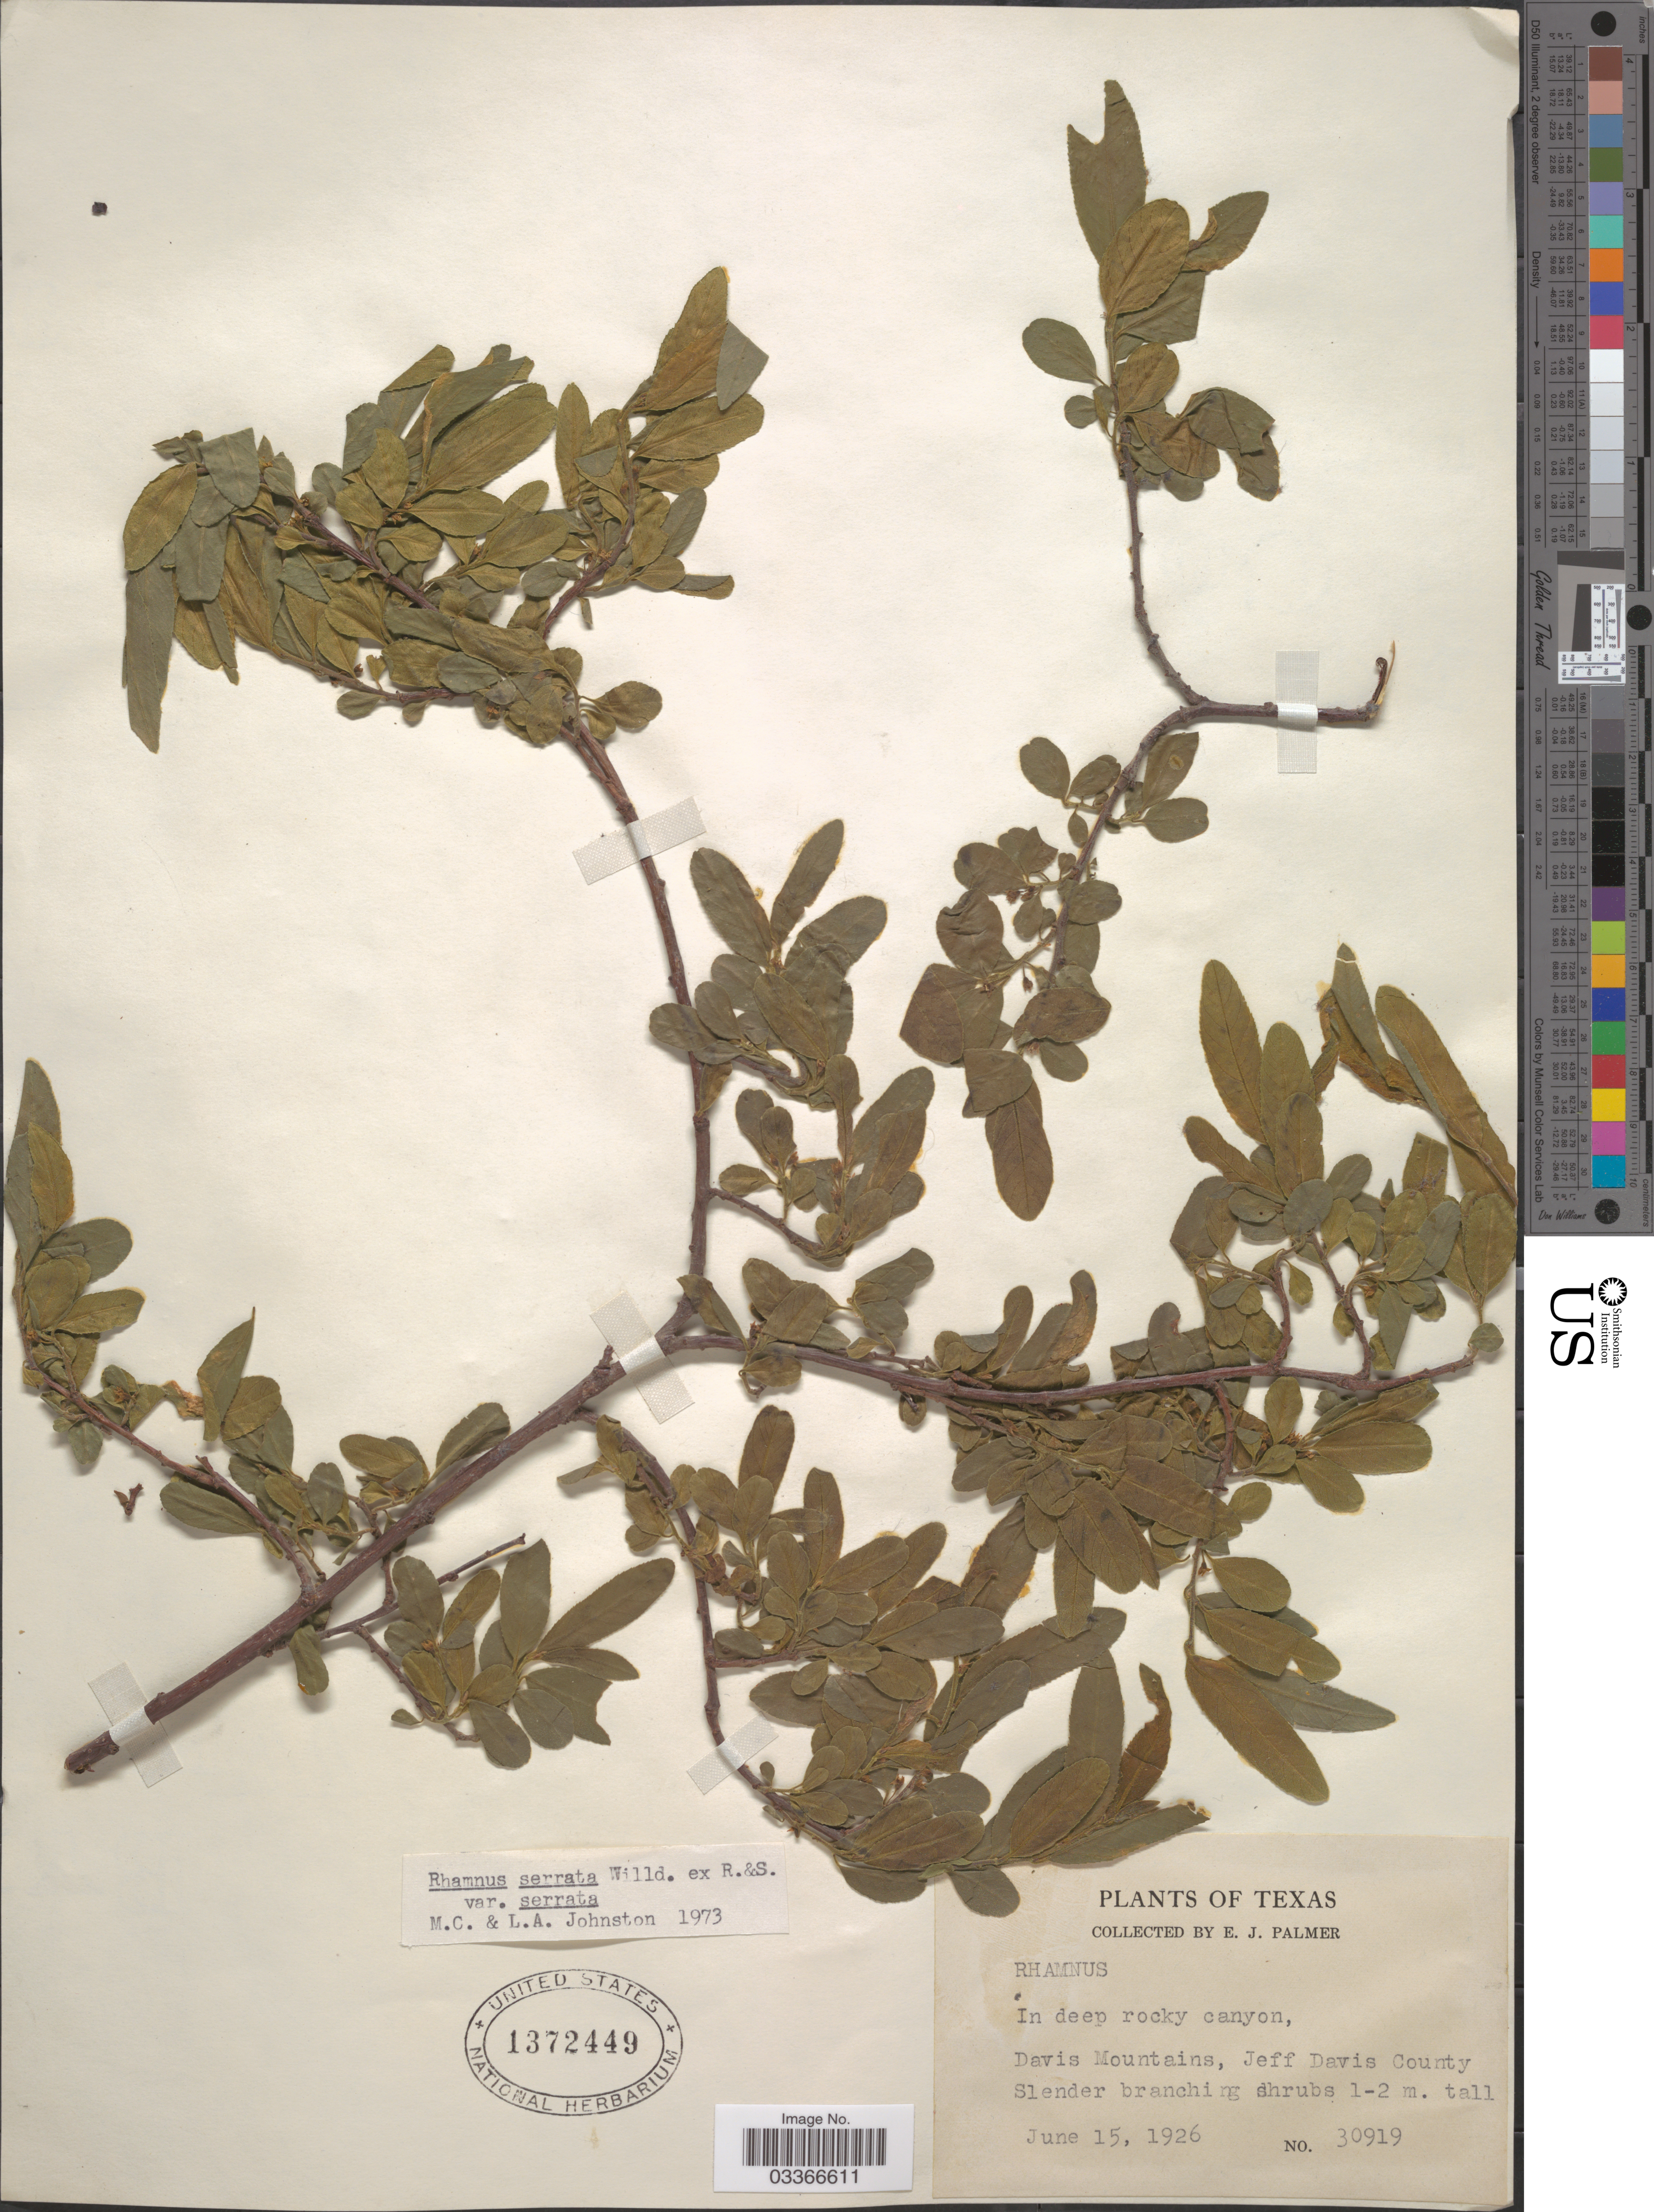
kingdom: Plantae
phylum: Tracheophyta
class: Magnoliopsida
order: Rosales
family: Rhamnaceae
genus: Rhamnus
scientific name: Rhamnus serrata var. serrata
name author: Humb. & Bonpl. ex Willd.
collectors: E. J. Palmer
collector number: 30919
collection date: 1926-06-15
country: United States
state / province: Texas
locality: Davis Mountains, Jeff Davis County.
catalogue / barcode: US 1372449